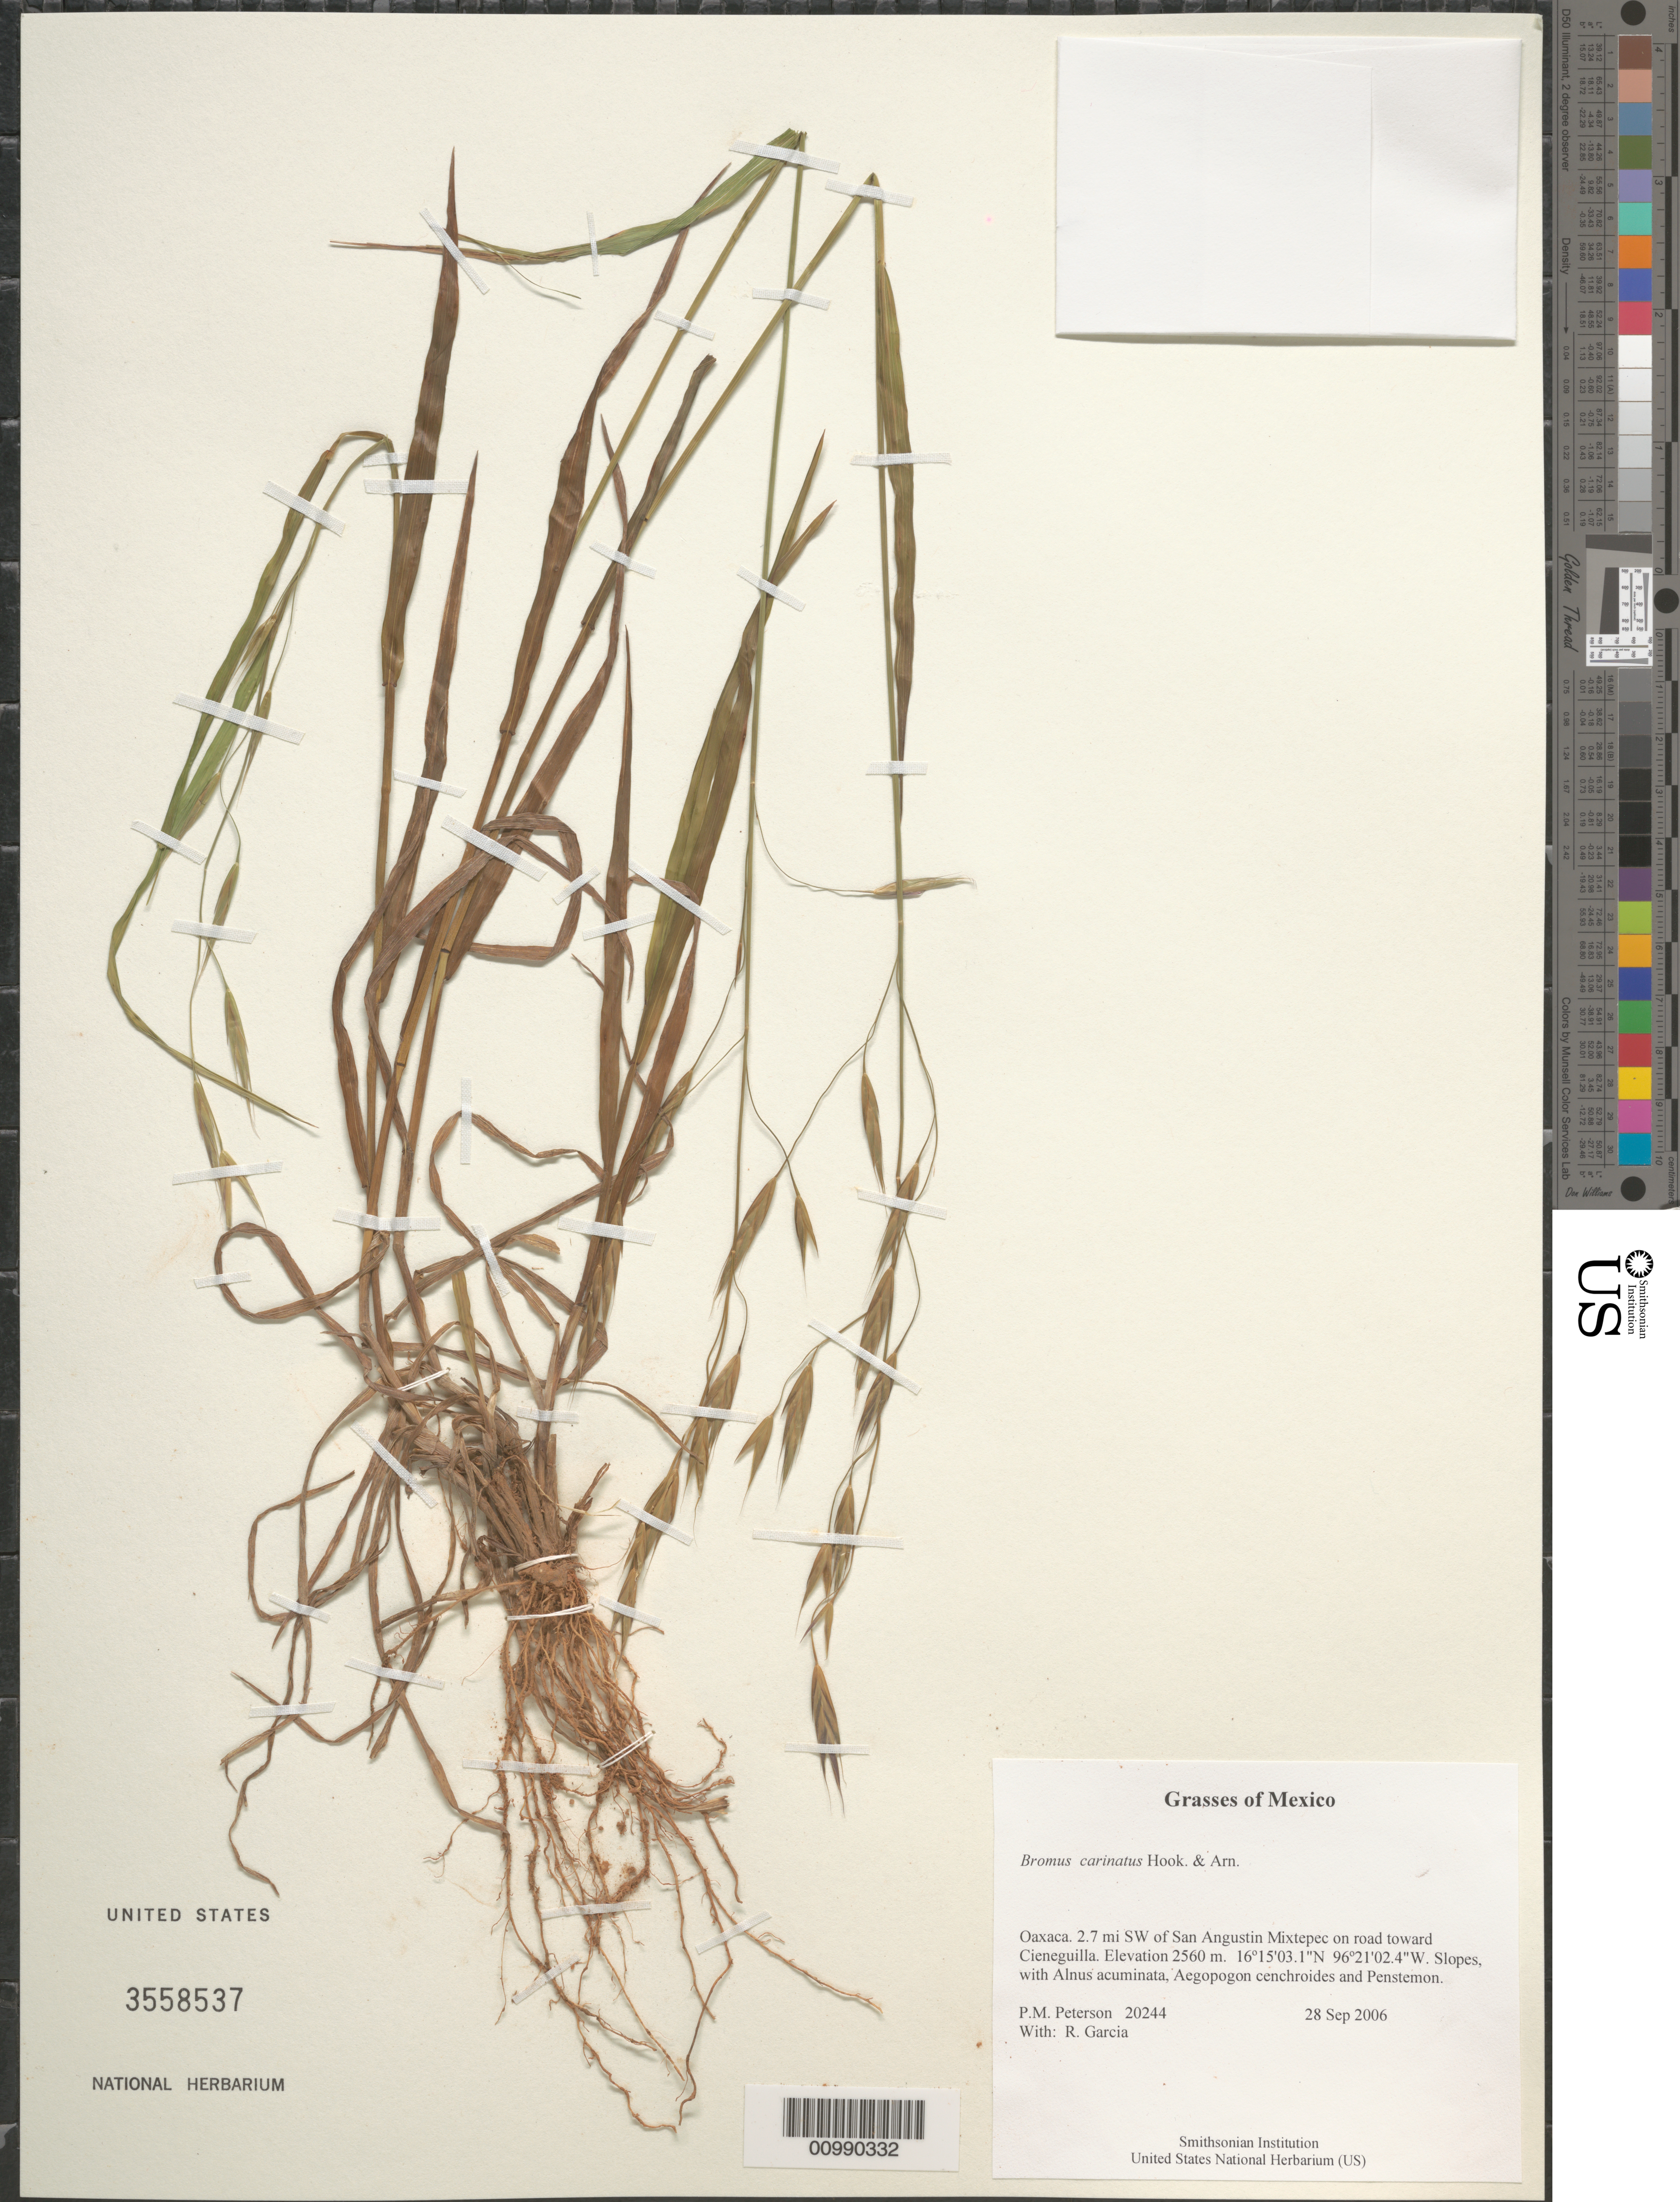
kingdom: Plantae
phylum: Tracheophyta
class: Liliopsida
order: Poales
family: Poaceae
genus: Bromus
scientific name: Bromus carinatus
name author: Hook. & Arn.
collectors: P. M. Peterson & R. Garcia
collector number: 20244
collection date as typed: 28 Sep 2006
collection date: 2006-09-28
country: Mexico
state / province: Oaxaca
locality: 2.7 mi SW of San Angustin Mixtepec on road toward Cieneguilla.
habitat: Slopes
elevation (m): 2560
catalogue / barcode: US 3558537